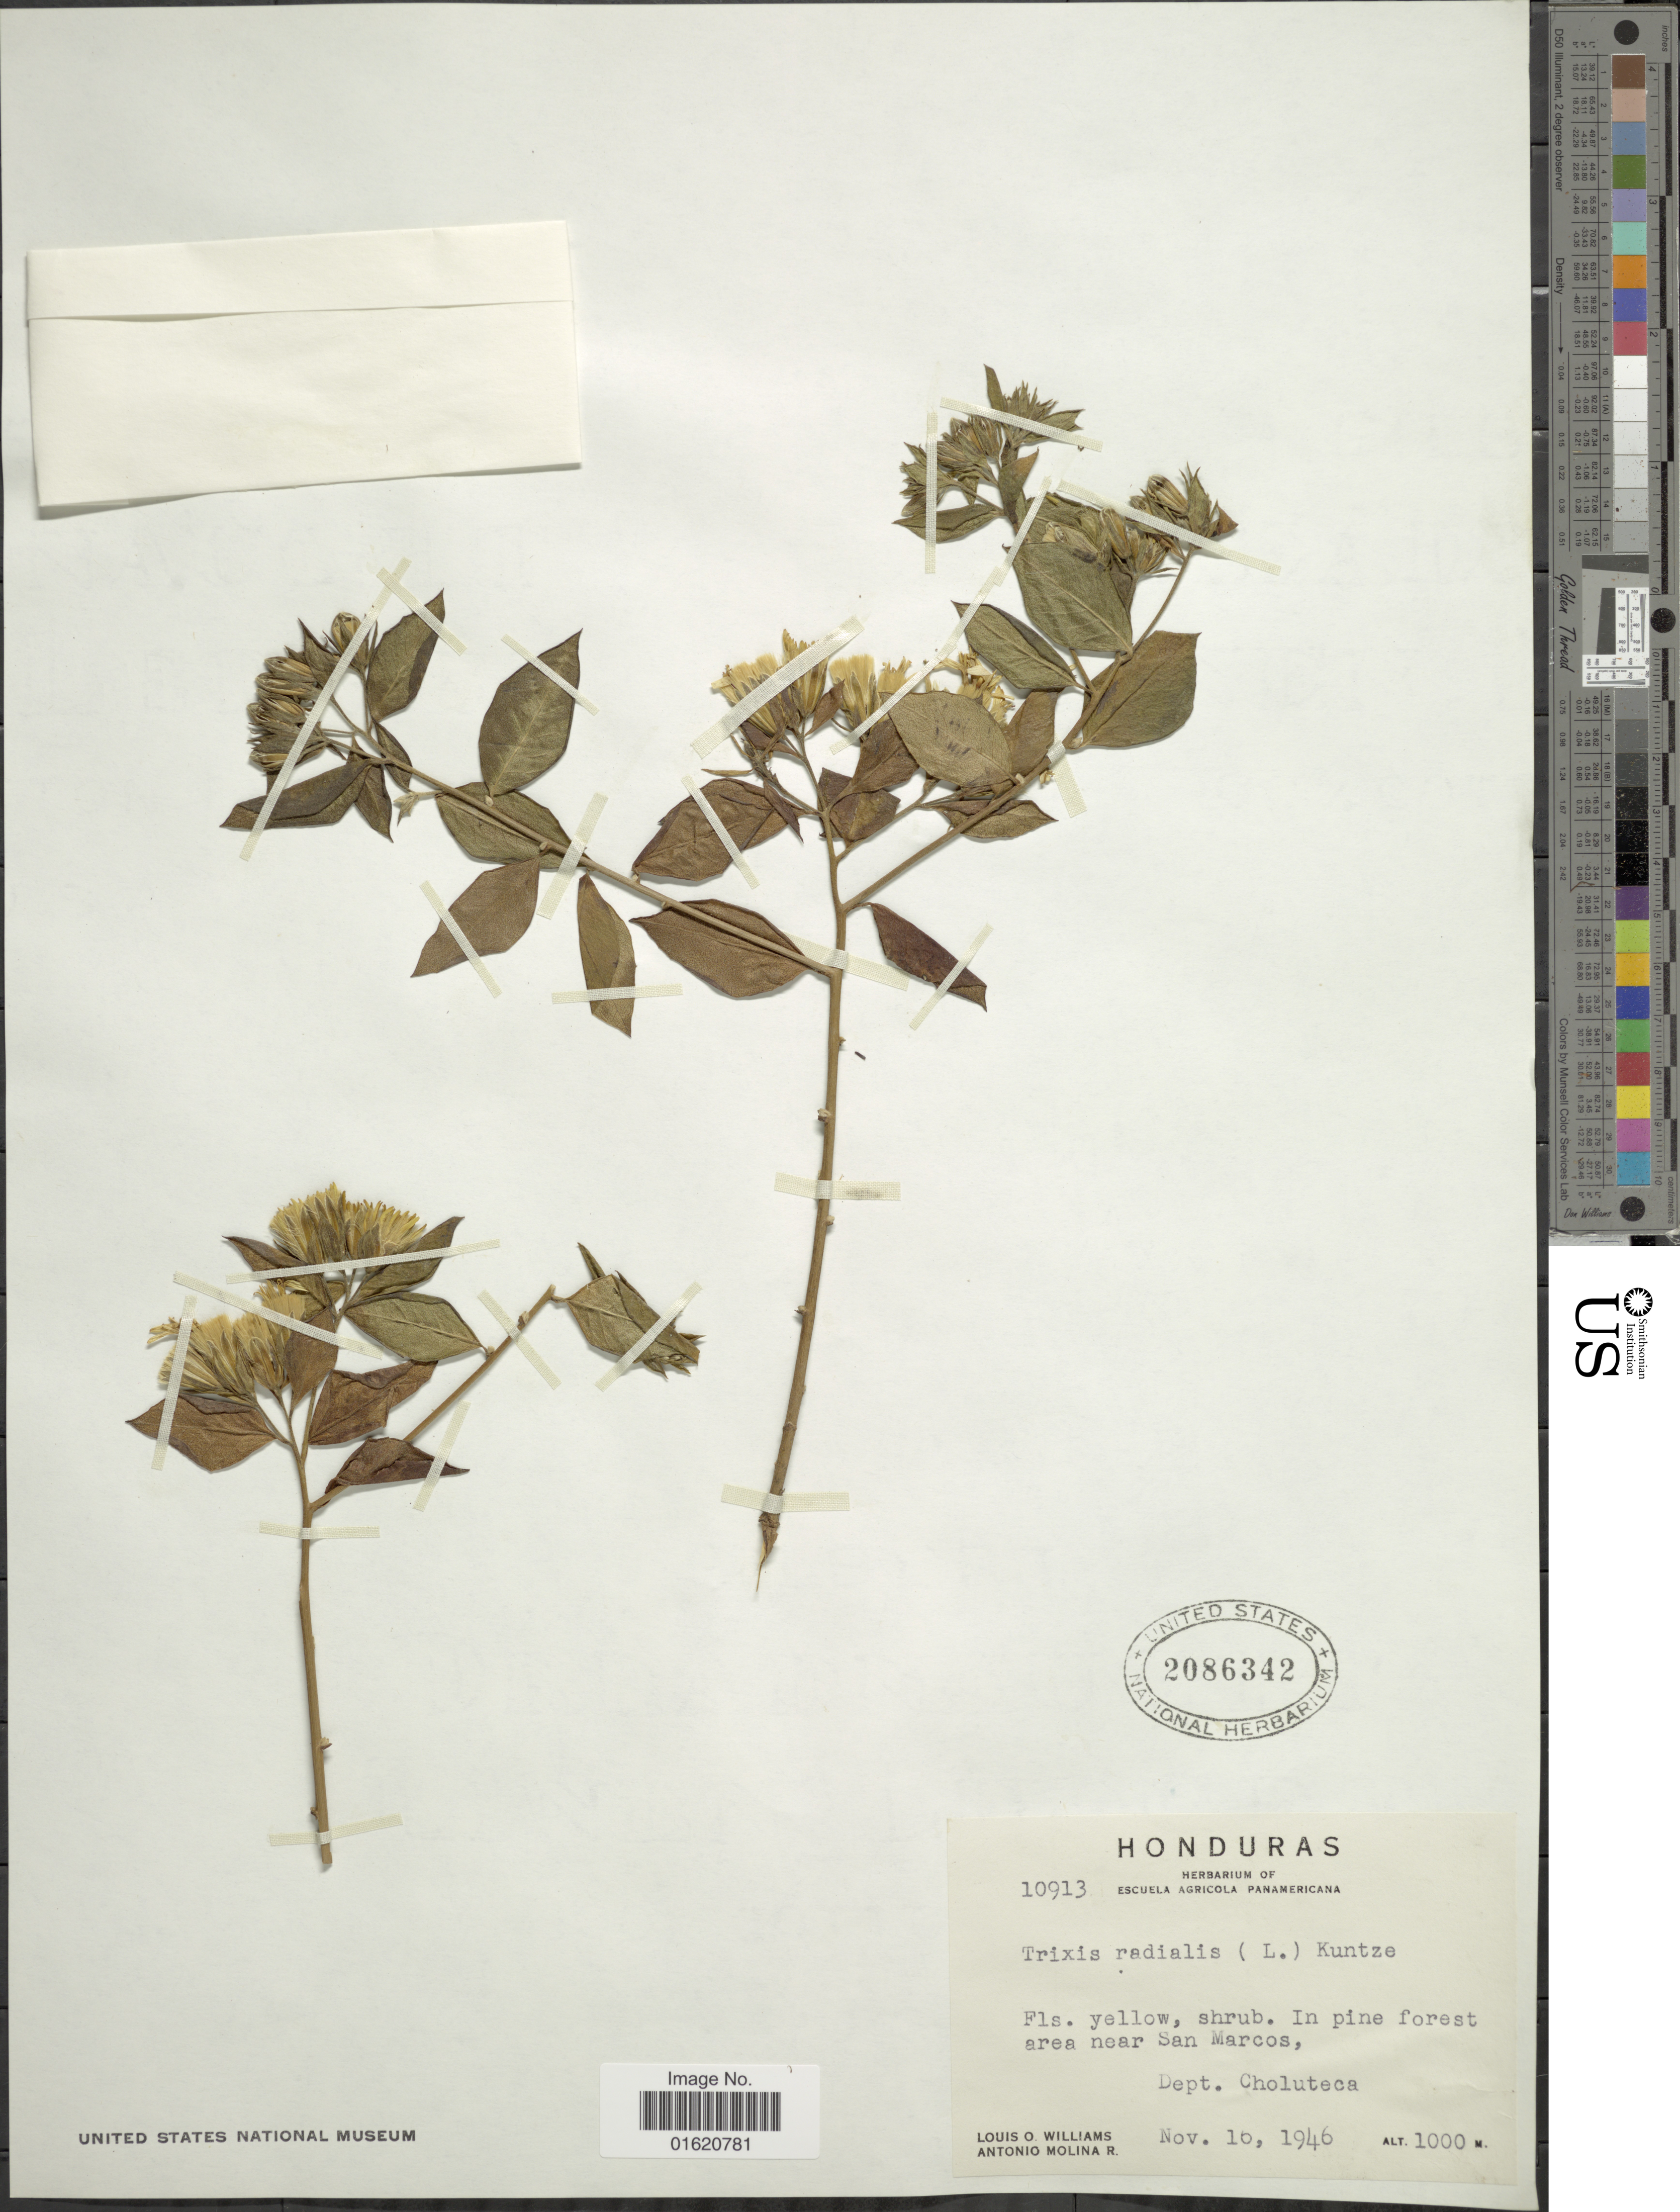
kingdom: Plantae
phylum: Tracheophyta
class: Magnoliopsida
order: Asterales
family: Asteraceae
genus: Trixis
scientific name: Trixis inula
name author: Crantz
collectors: L. O. Williams & A. Molina R.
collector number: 10913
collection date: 1946-11-16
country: Honduras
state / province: Choluteca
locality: In pine forest area near San Marcos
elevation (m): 1000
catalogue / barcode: US 2086342